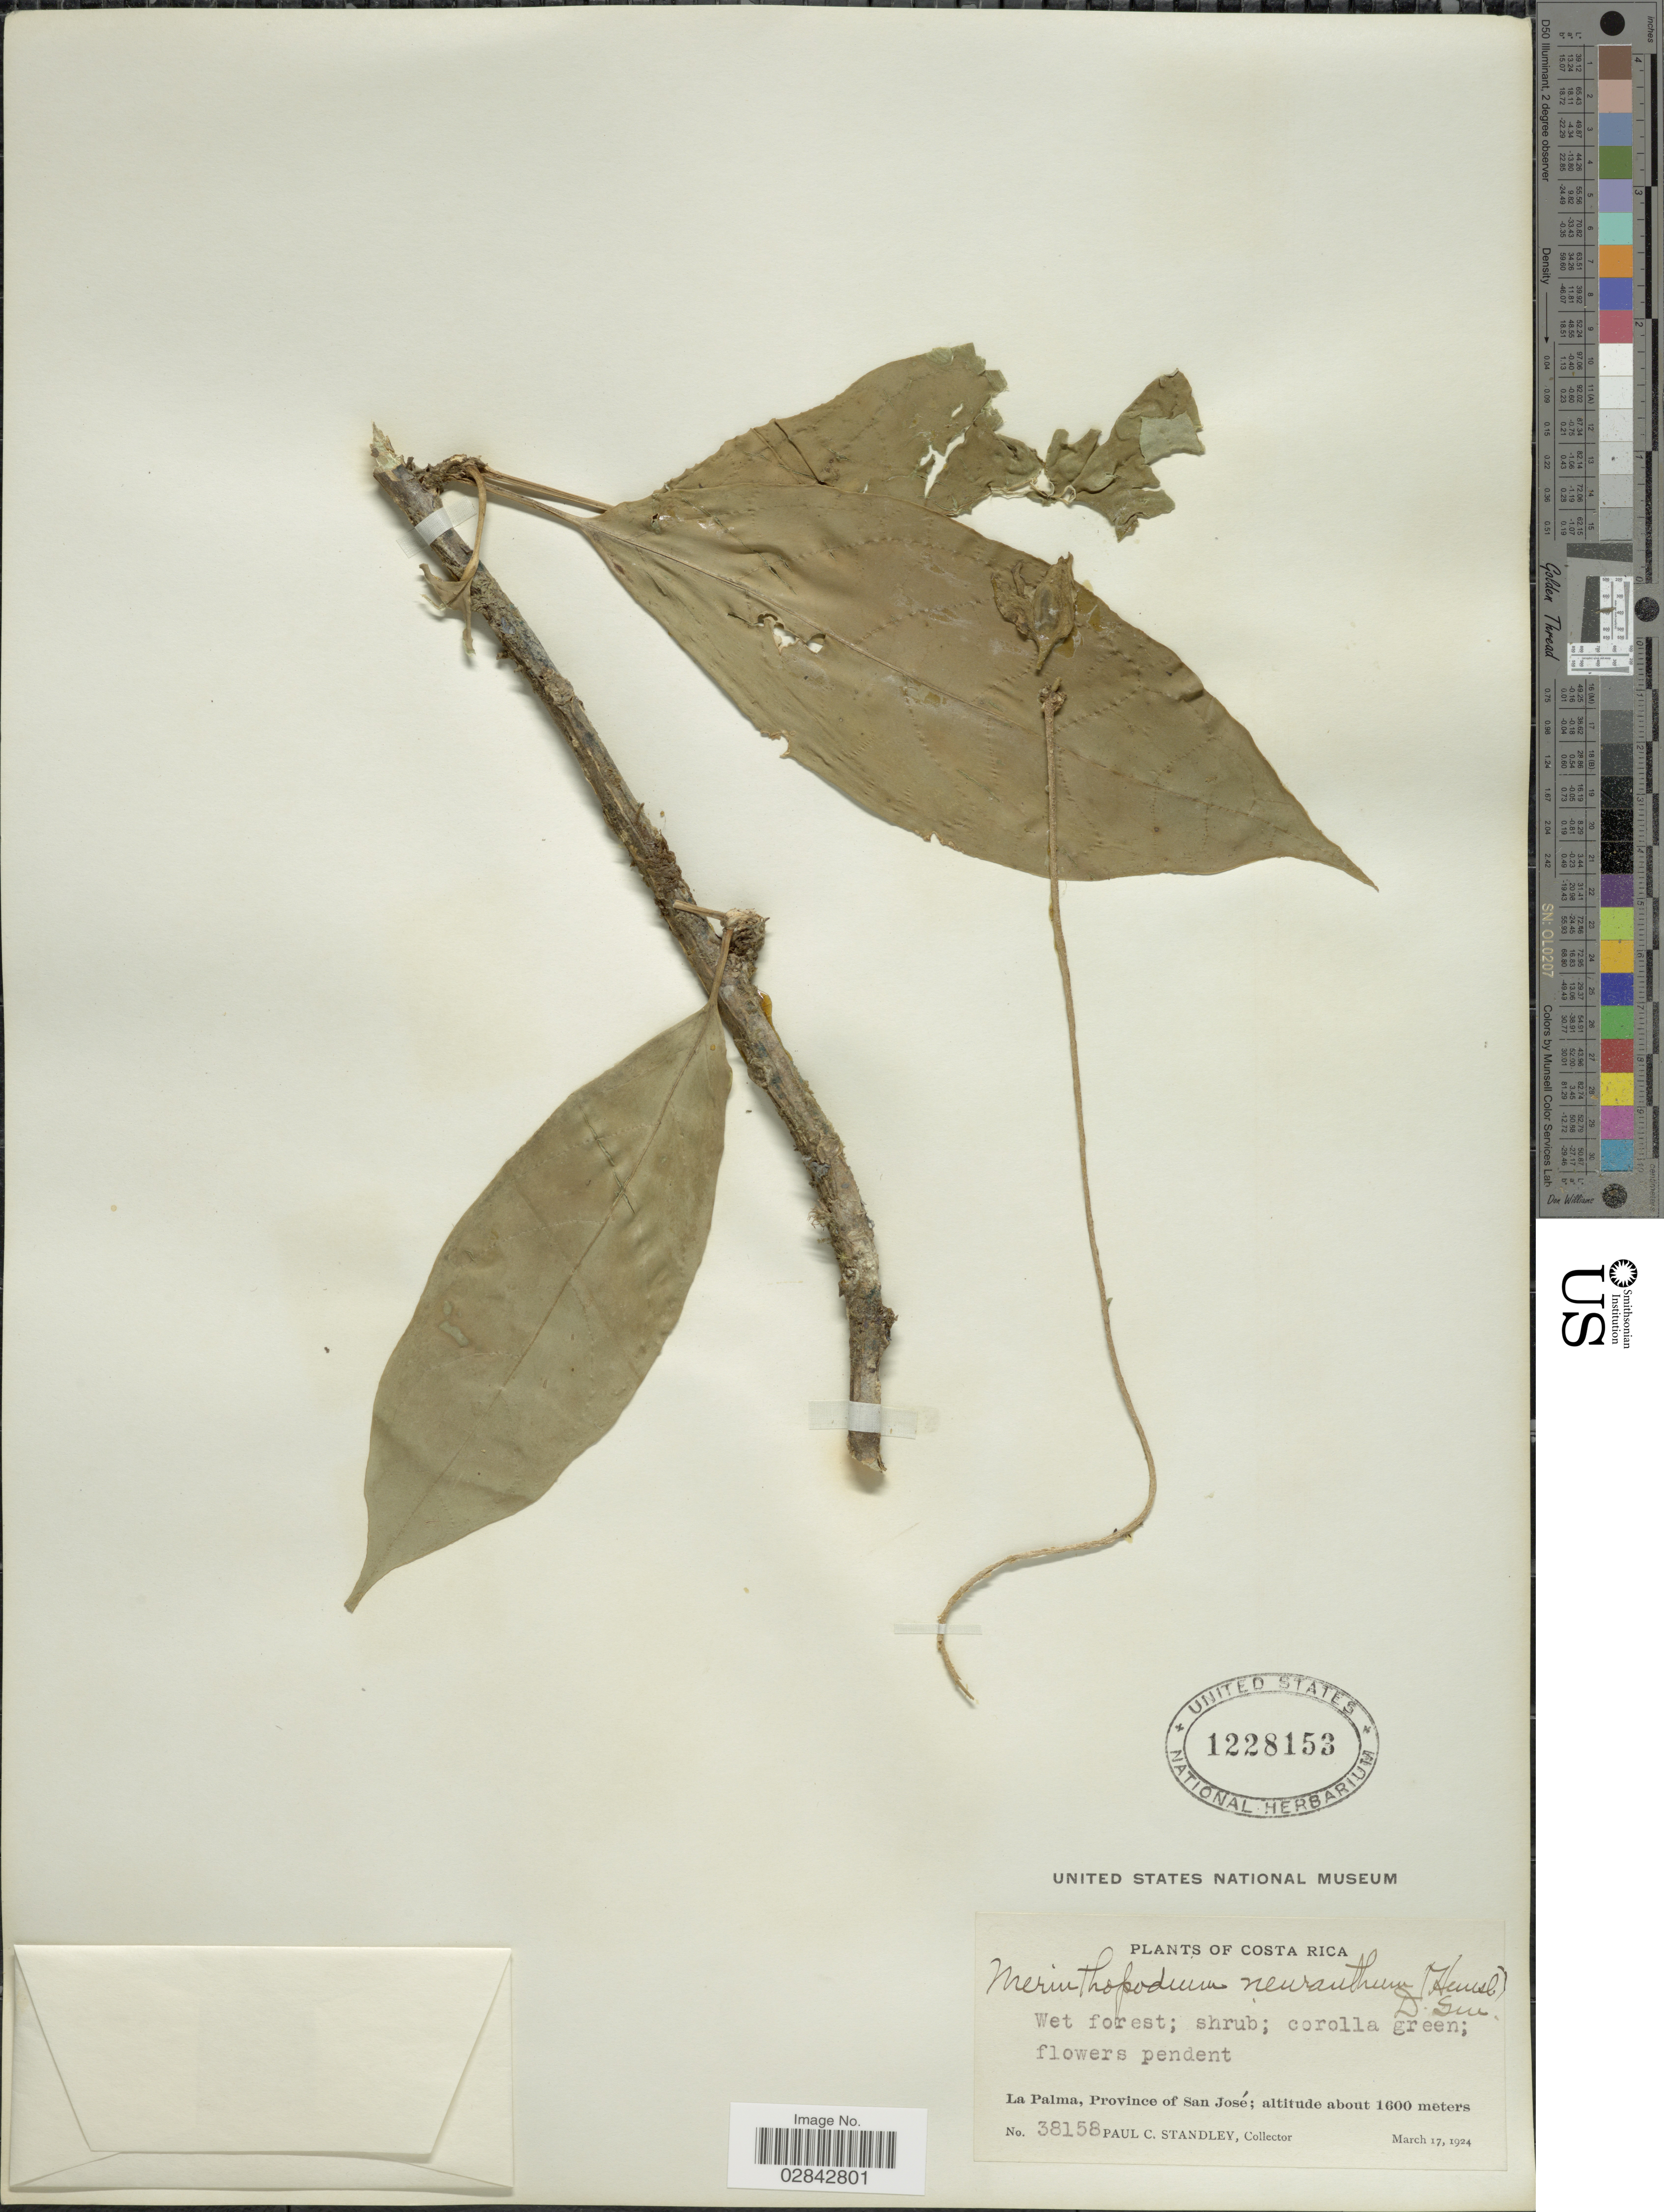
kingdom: Plantae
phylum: Tracheophyta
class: Magnoliopsida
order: Solanales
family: Solanaceae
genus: Markea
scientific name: Markea neurantha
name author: Hemsl.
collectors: P. C. Standley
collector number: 38158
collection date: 1924-03-17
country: Costa Rica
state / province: San José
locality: La Palma.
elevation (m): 1600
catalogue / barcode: US 1228153